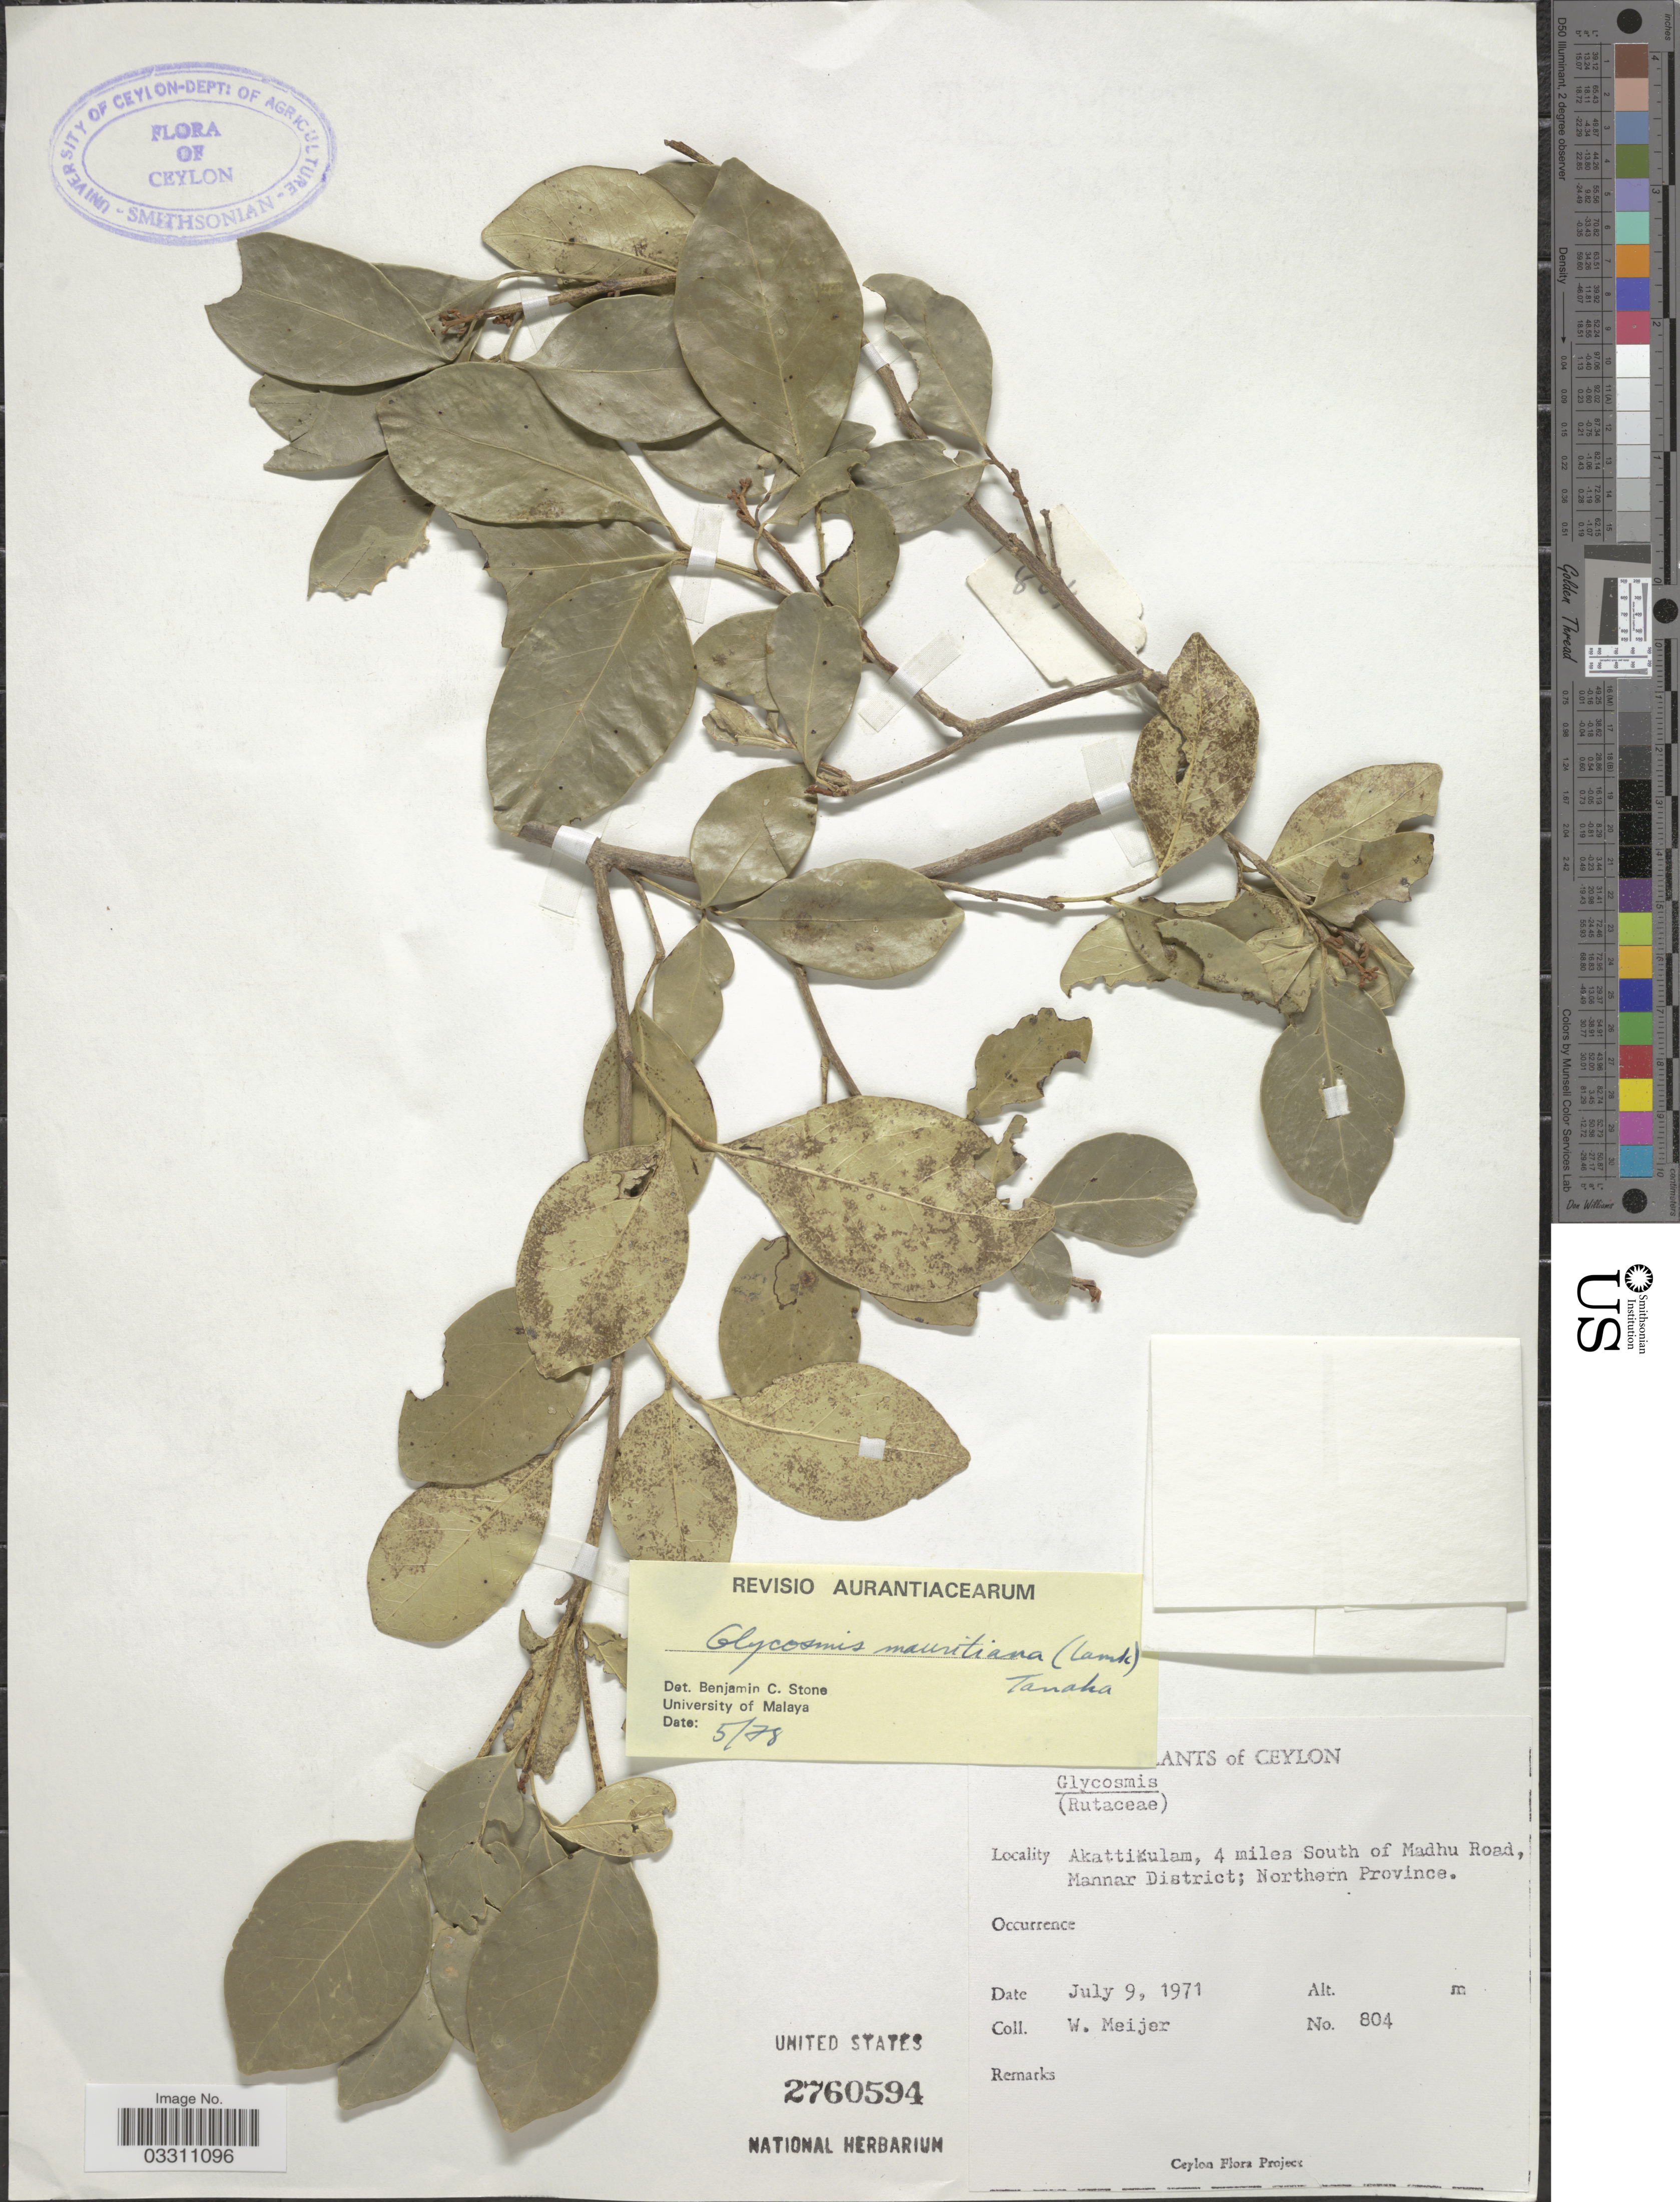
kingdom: Plantae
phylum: Tracheophyta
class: Magnoliopsida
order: Sapindales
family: Rutaceae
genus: Glycosmis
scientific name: Glycosmis mauritiana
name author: (Lamkey) Tanaka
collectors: W. Meijer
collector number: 804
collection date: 1971-07-09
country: Sri Lanka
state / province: Northern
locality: Ceylon, Akattikulam, 4 miles South of Madhu Road, Mannar District.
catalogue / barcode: US 2760594